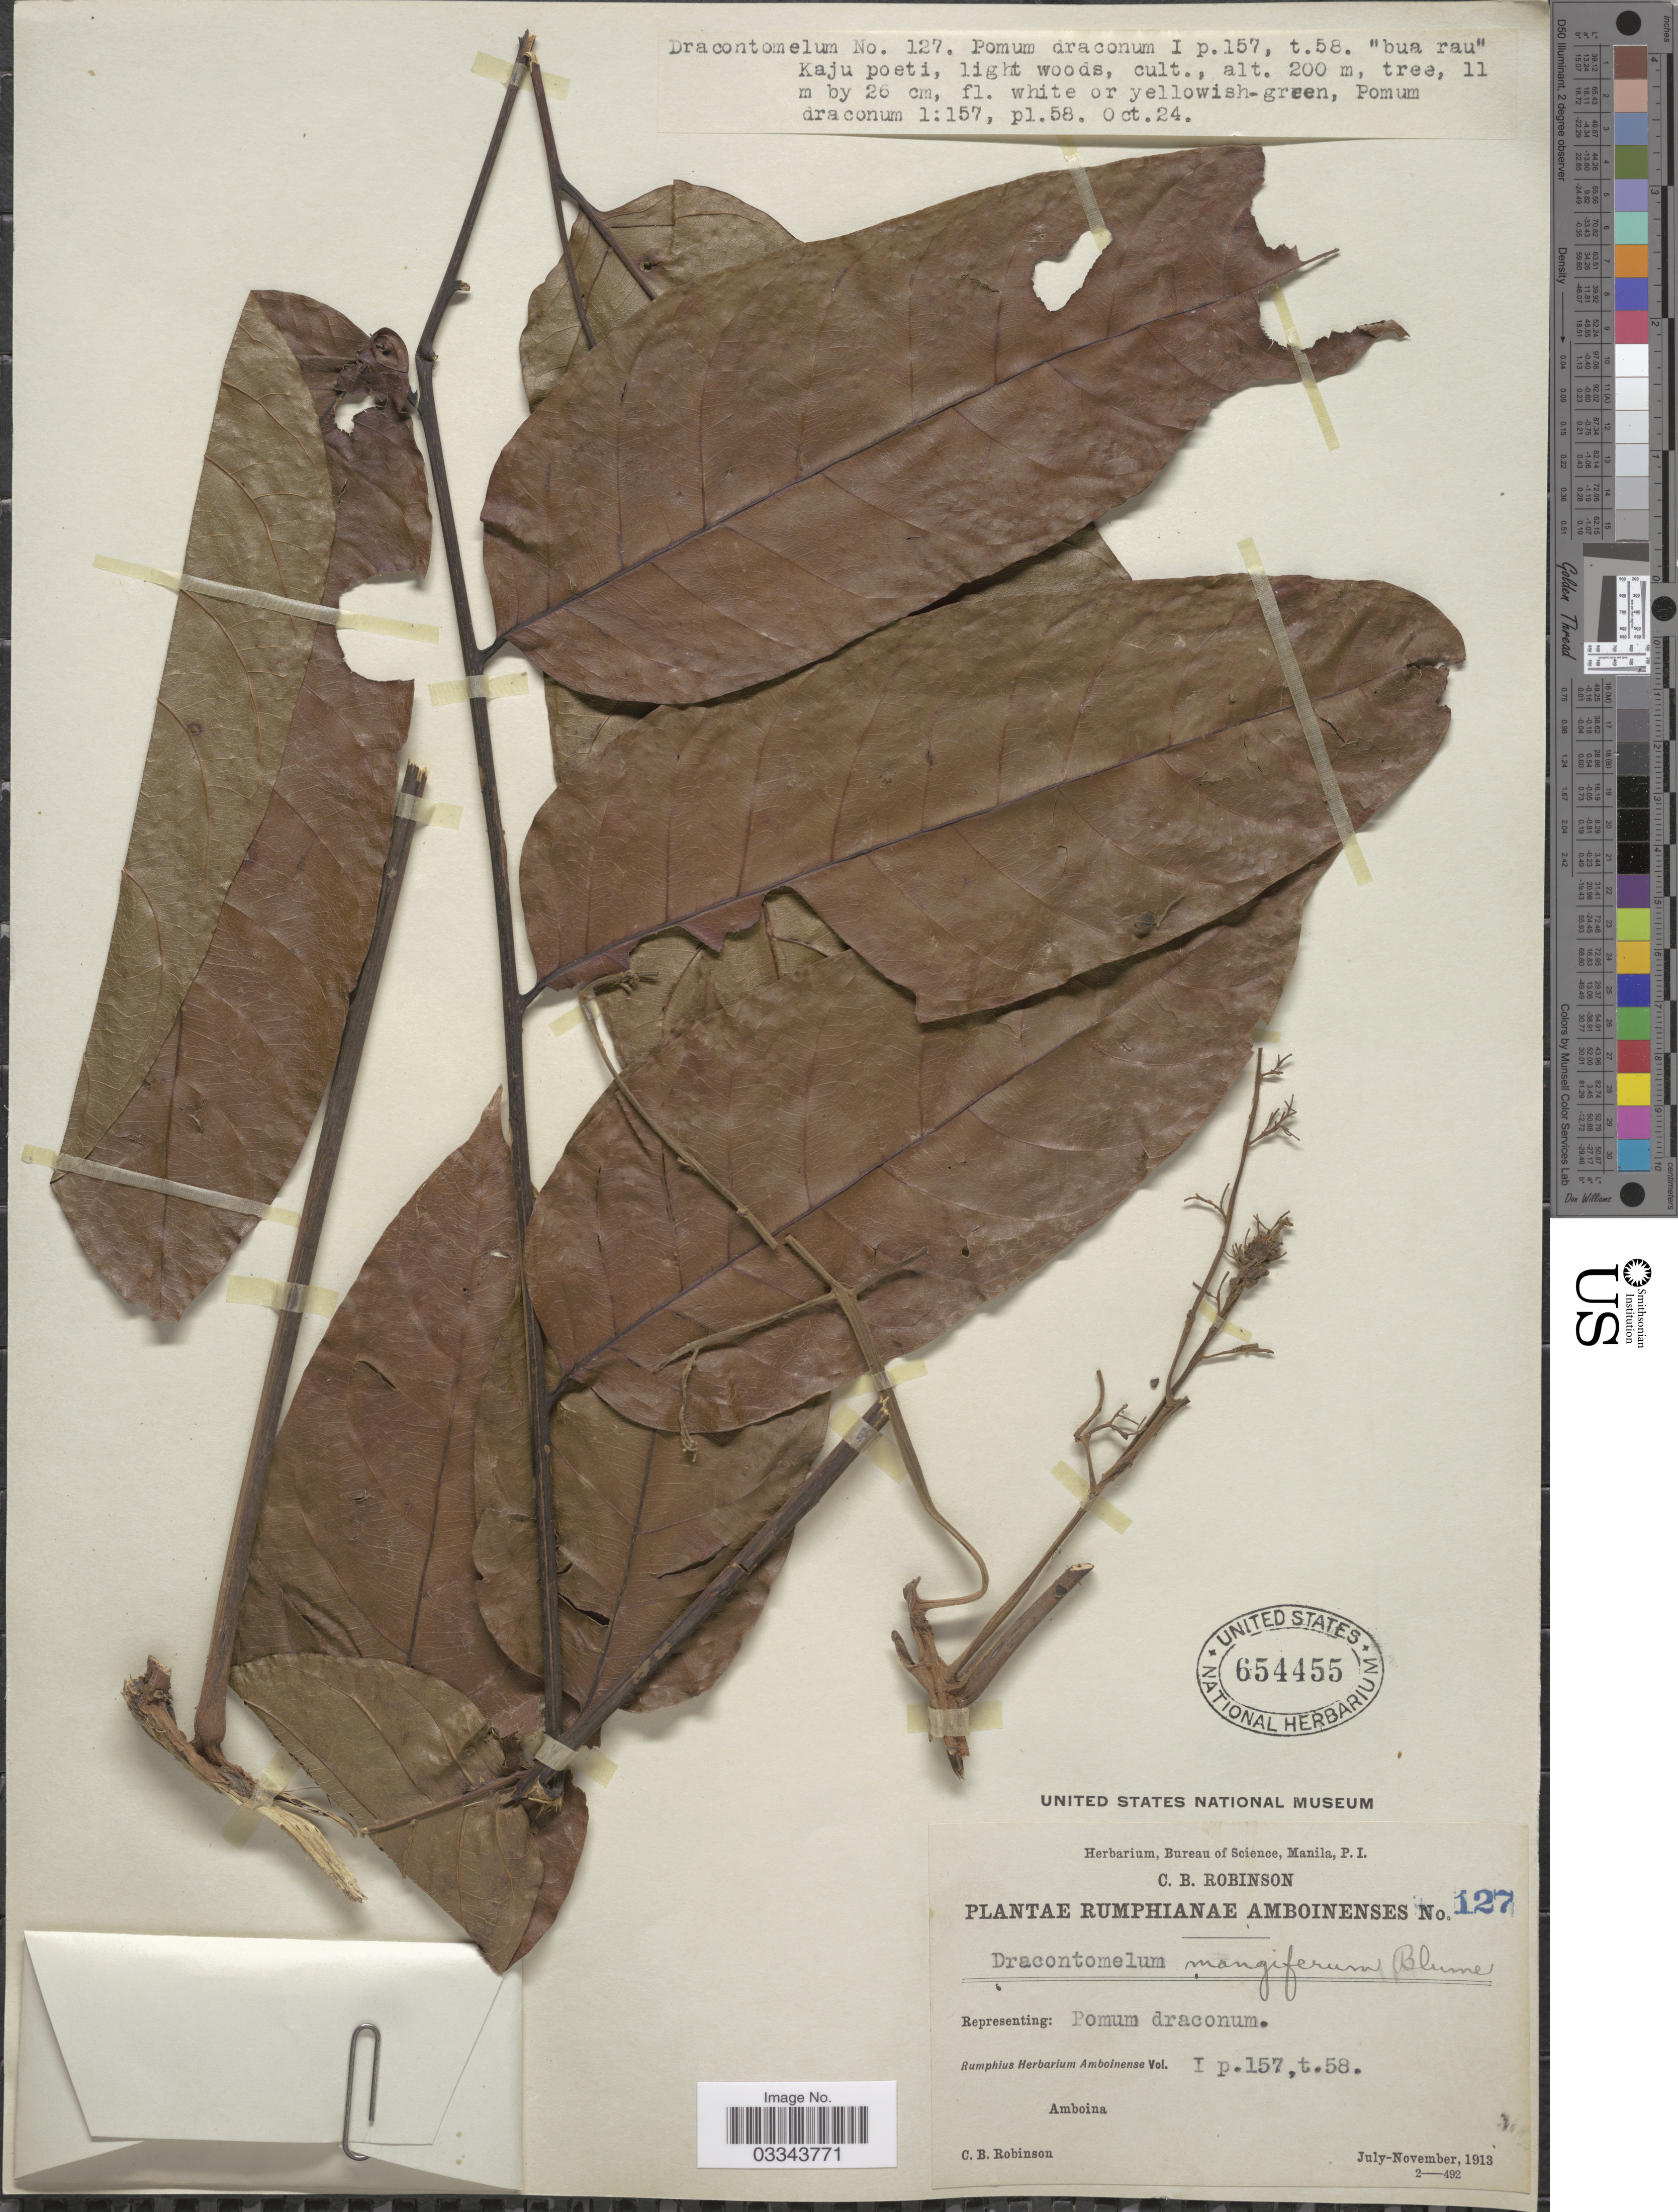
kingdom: Plantae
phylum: Tracheophyta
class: Magnoliopsida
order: Sapindales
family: Anacardiaceae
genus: Dracontomelon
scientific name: Dracontomelon dao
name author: (Blanco) Merr. & Rolfe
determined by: Mitchell, John D.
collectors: C. Robinson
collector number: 127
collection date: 1913-10-24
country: Indonesia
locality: Amboina.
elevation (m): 200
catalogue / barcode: US 654455